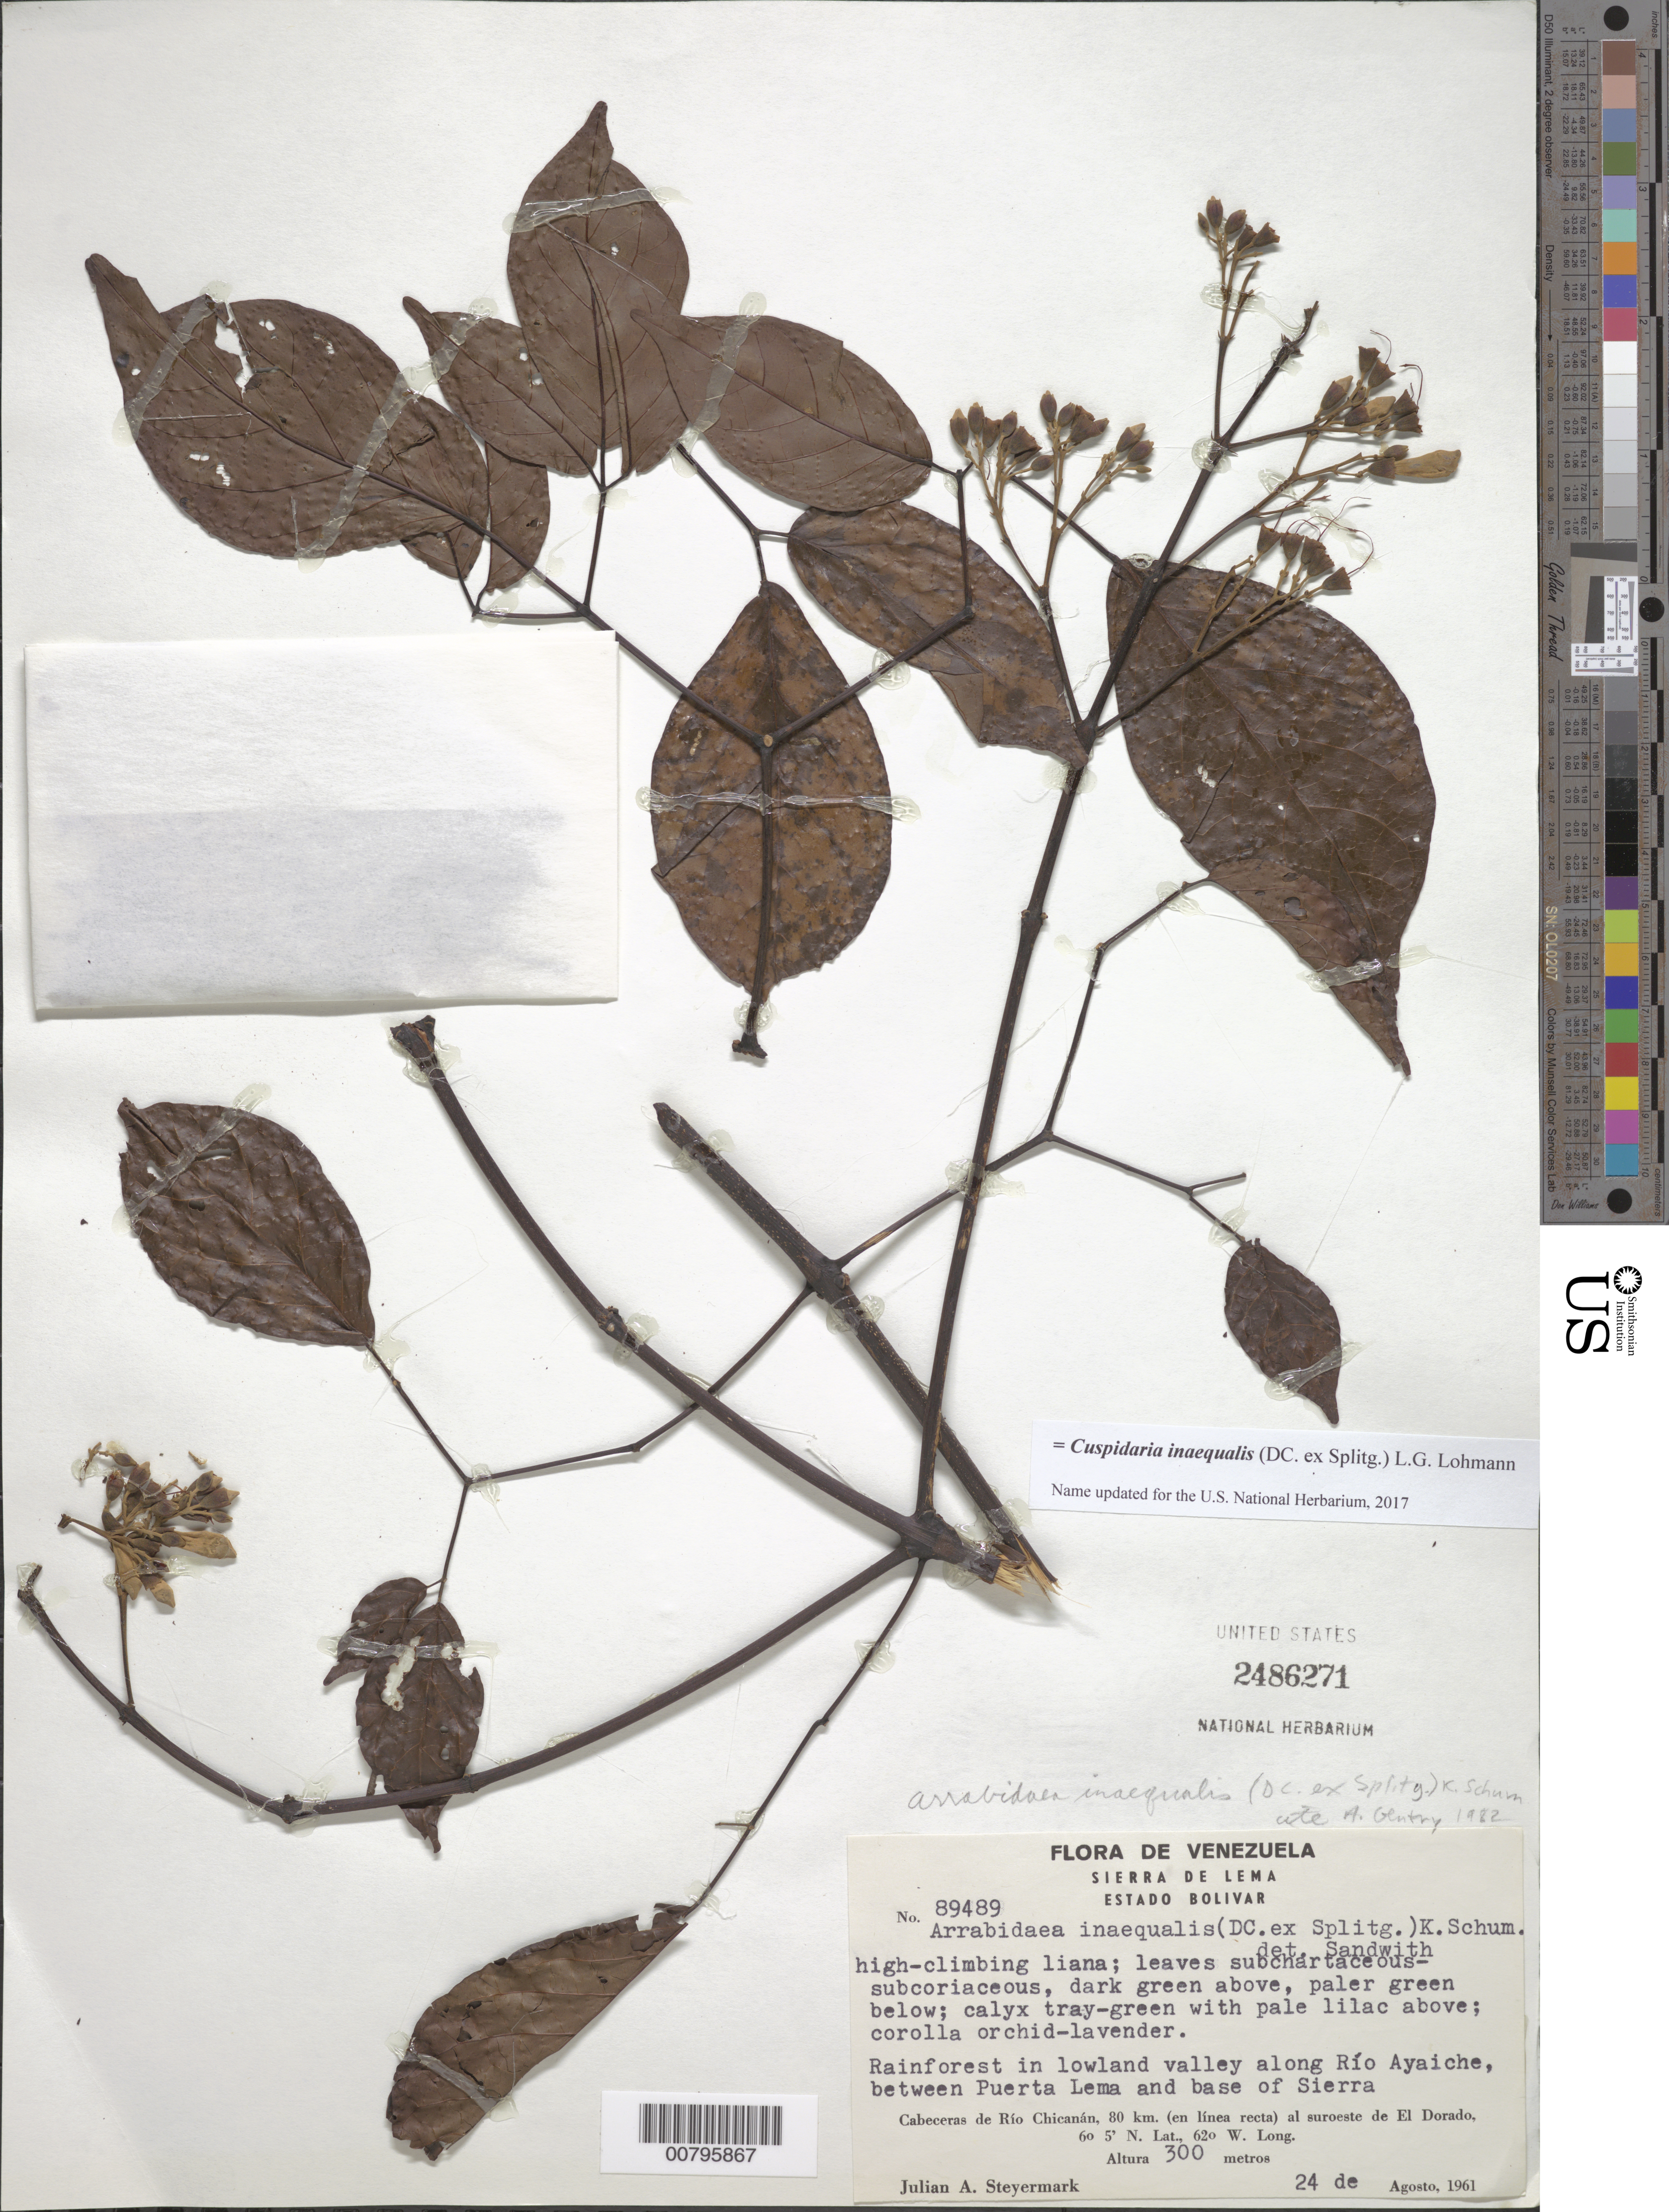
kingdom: Plantae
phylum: Tracheophyta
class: Magnoliopsida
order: Lamiales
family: Bignoniaceae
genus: Cuspidaria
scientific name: Cuspidaria inaequalis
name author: (Splitg.) L.G. Lohmann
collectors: J. Steyermark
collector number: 89489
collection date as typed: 24-Aug-61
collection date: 1961-08-24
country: Venezuela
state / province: Bolívar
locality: Sierra de Lema, Cabaceras de Río Chicanan, 80 km in straight line to SW of El Dorado, between Río Chicanan and Río Ayaiche, between Puerta Lema and base of Sierra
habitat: Rainforest in valley lowland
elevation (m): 300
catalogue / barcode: US 2486271